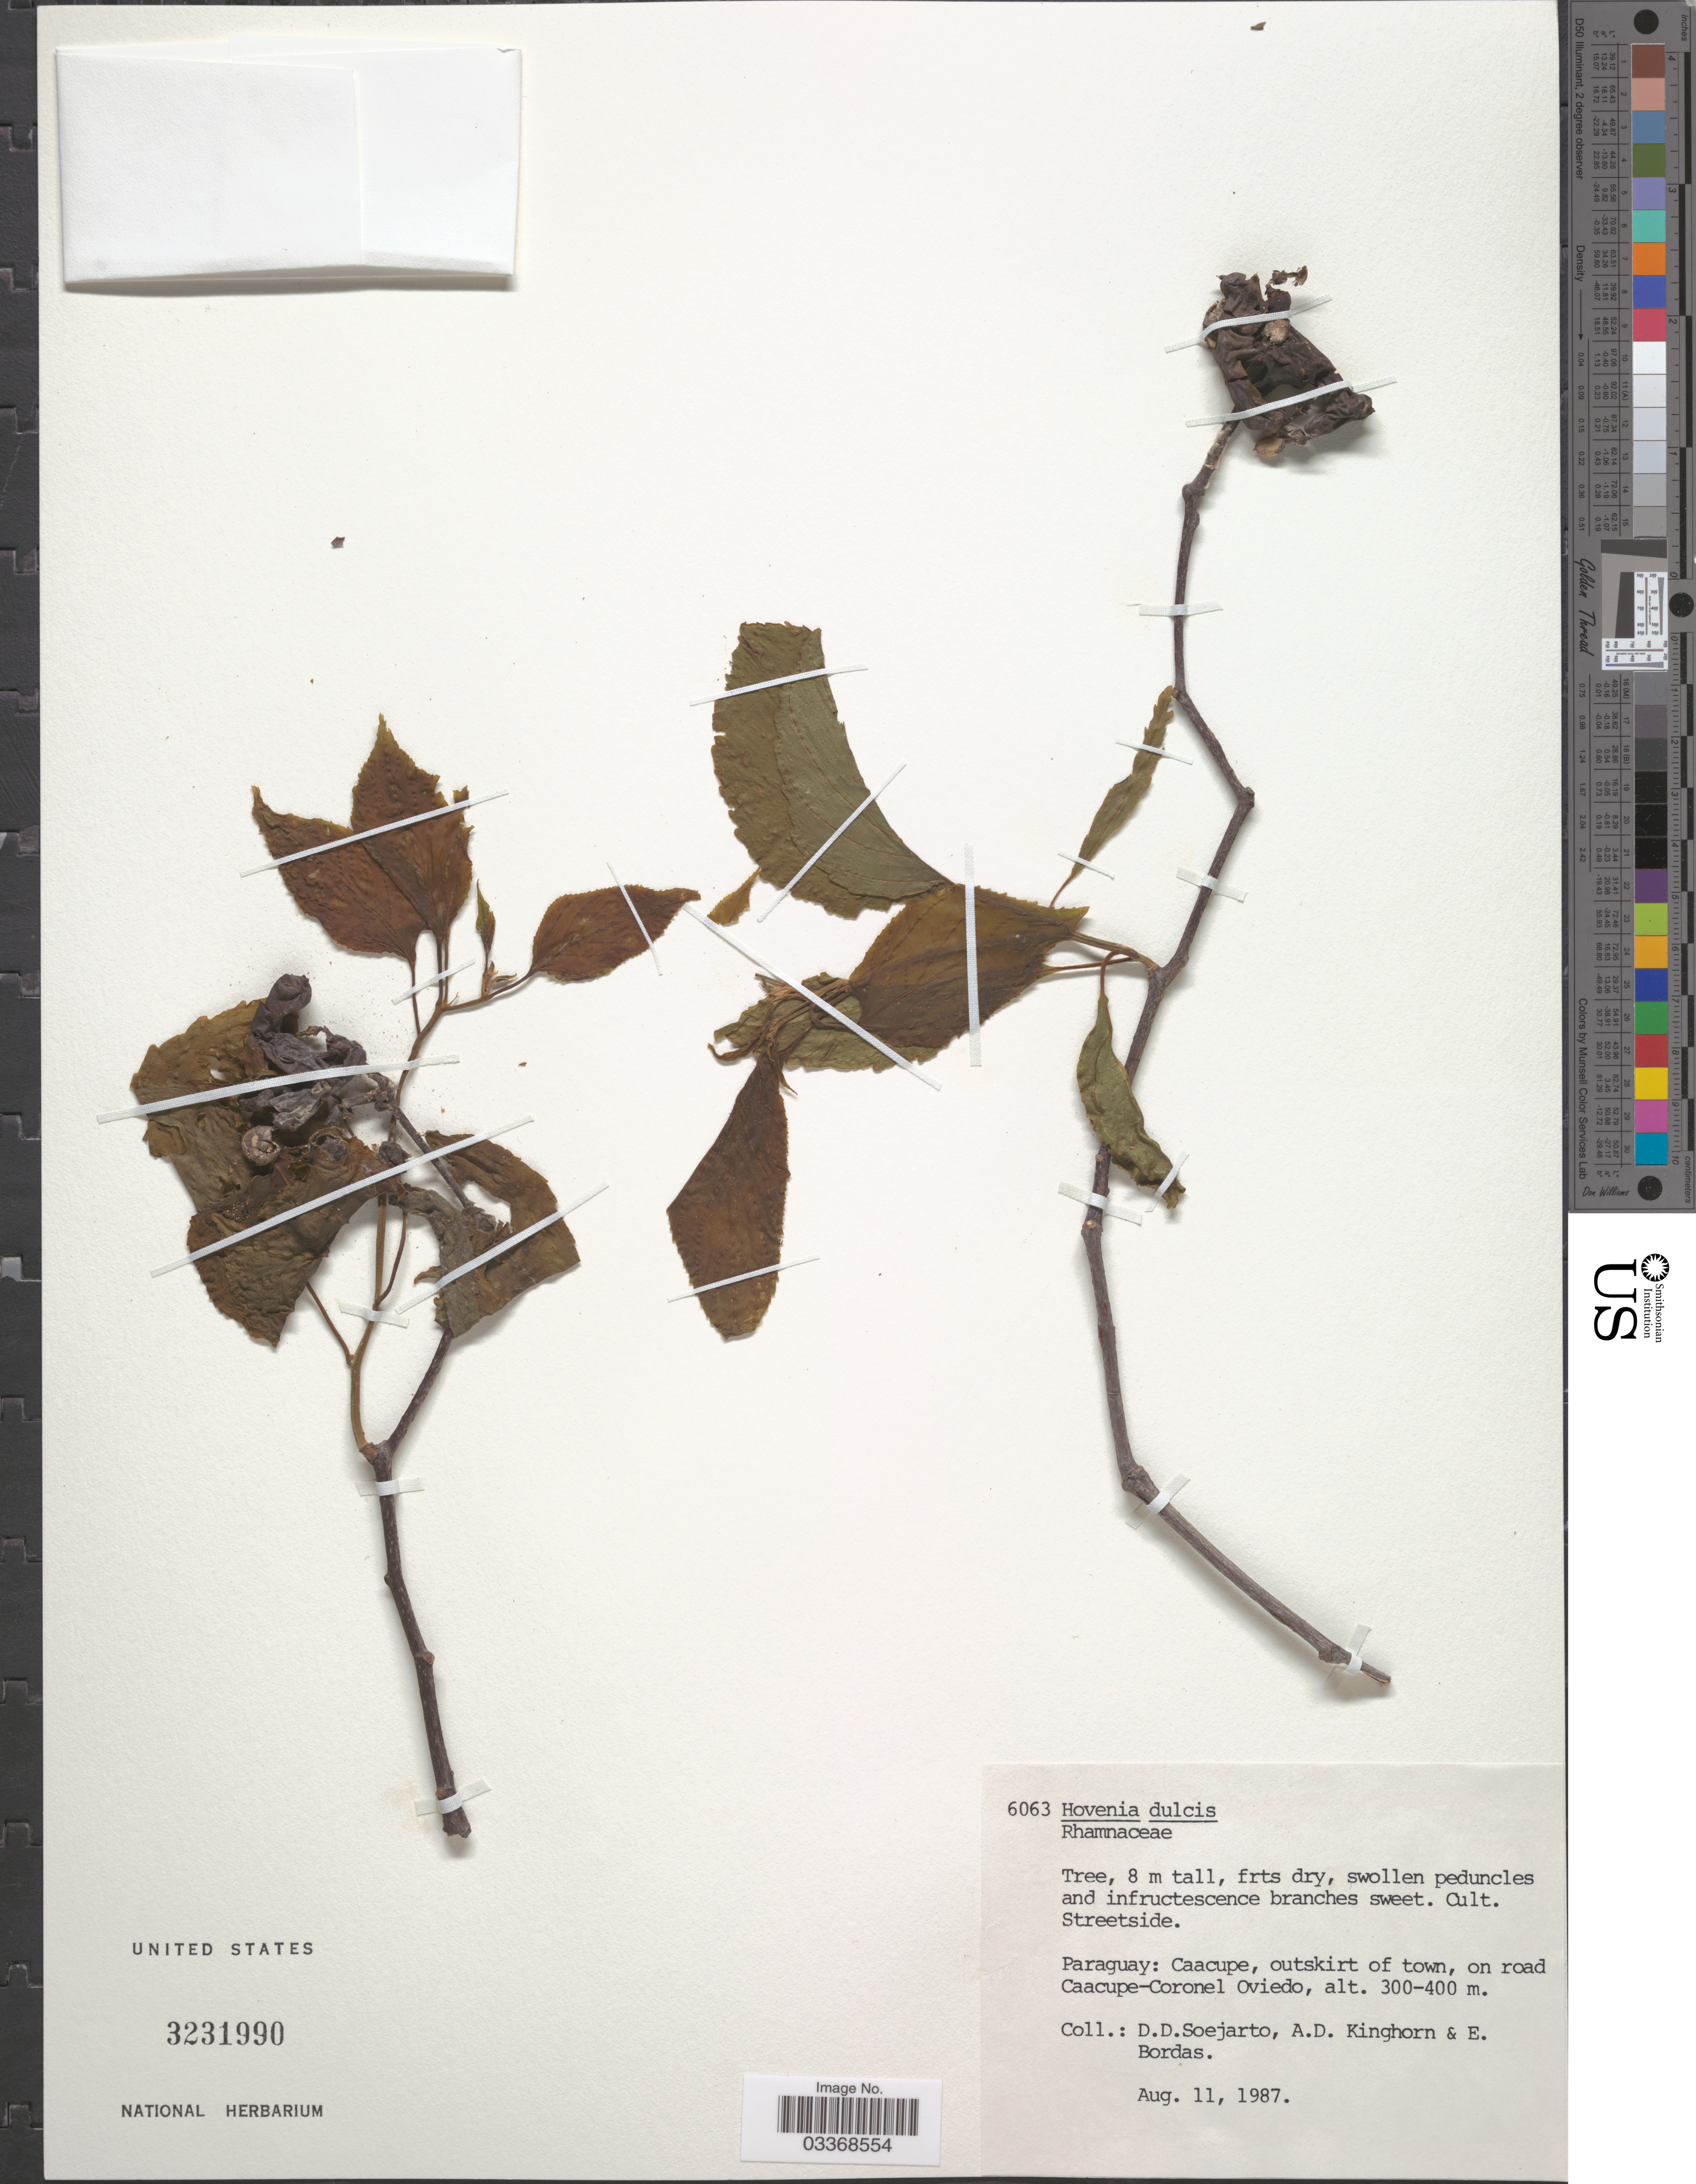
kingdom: Plantae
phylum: Tracheophyta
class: Magnoliopsida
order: Rosales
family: Rhamnaceae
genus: Hovenia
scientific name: Hovenia dulcis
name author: Thunb.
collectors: A. Kinghorn & E. Bordas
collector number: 6063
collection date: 1987-08-11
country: Paraguay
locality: Caacupe, outskirt of town, on road Caacupe-Coronel Oviedo.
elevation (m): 300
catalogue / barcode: US 3231990